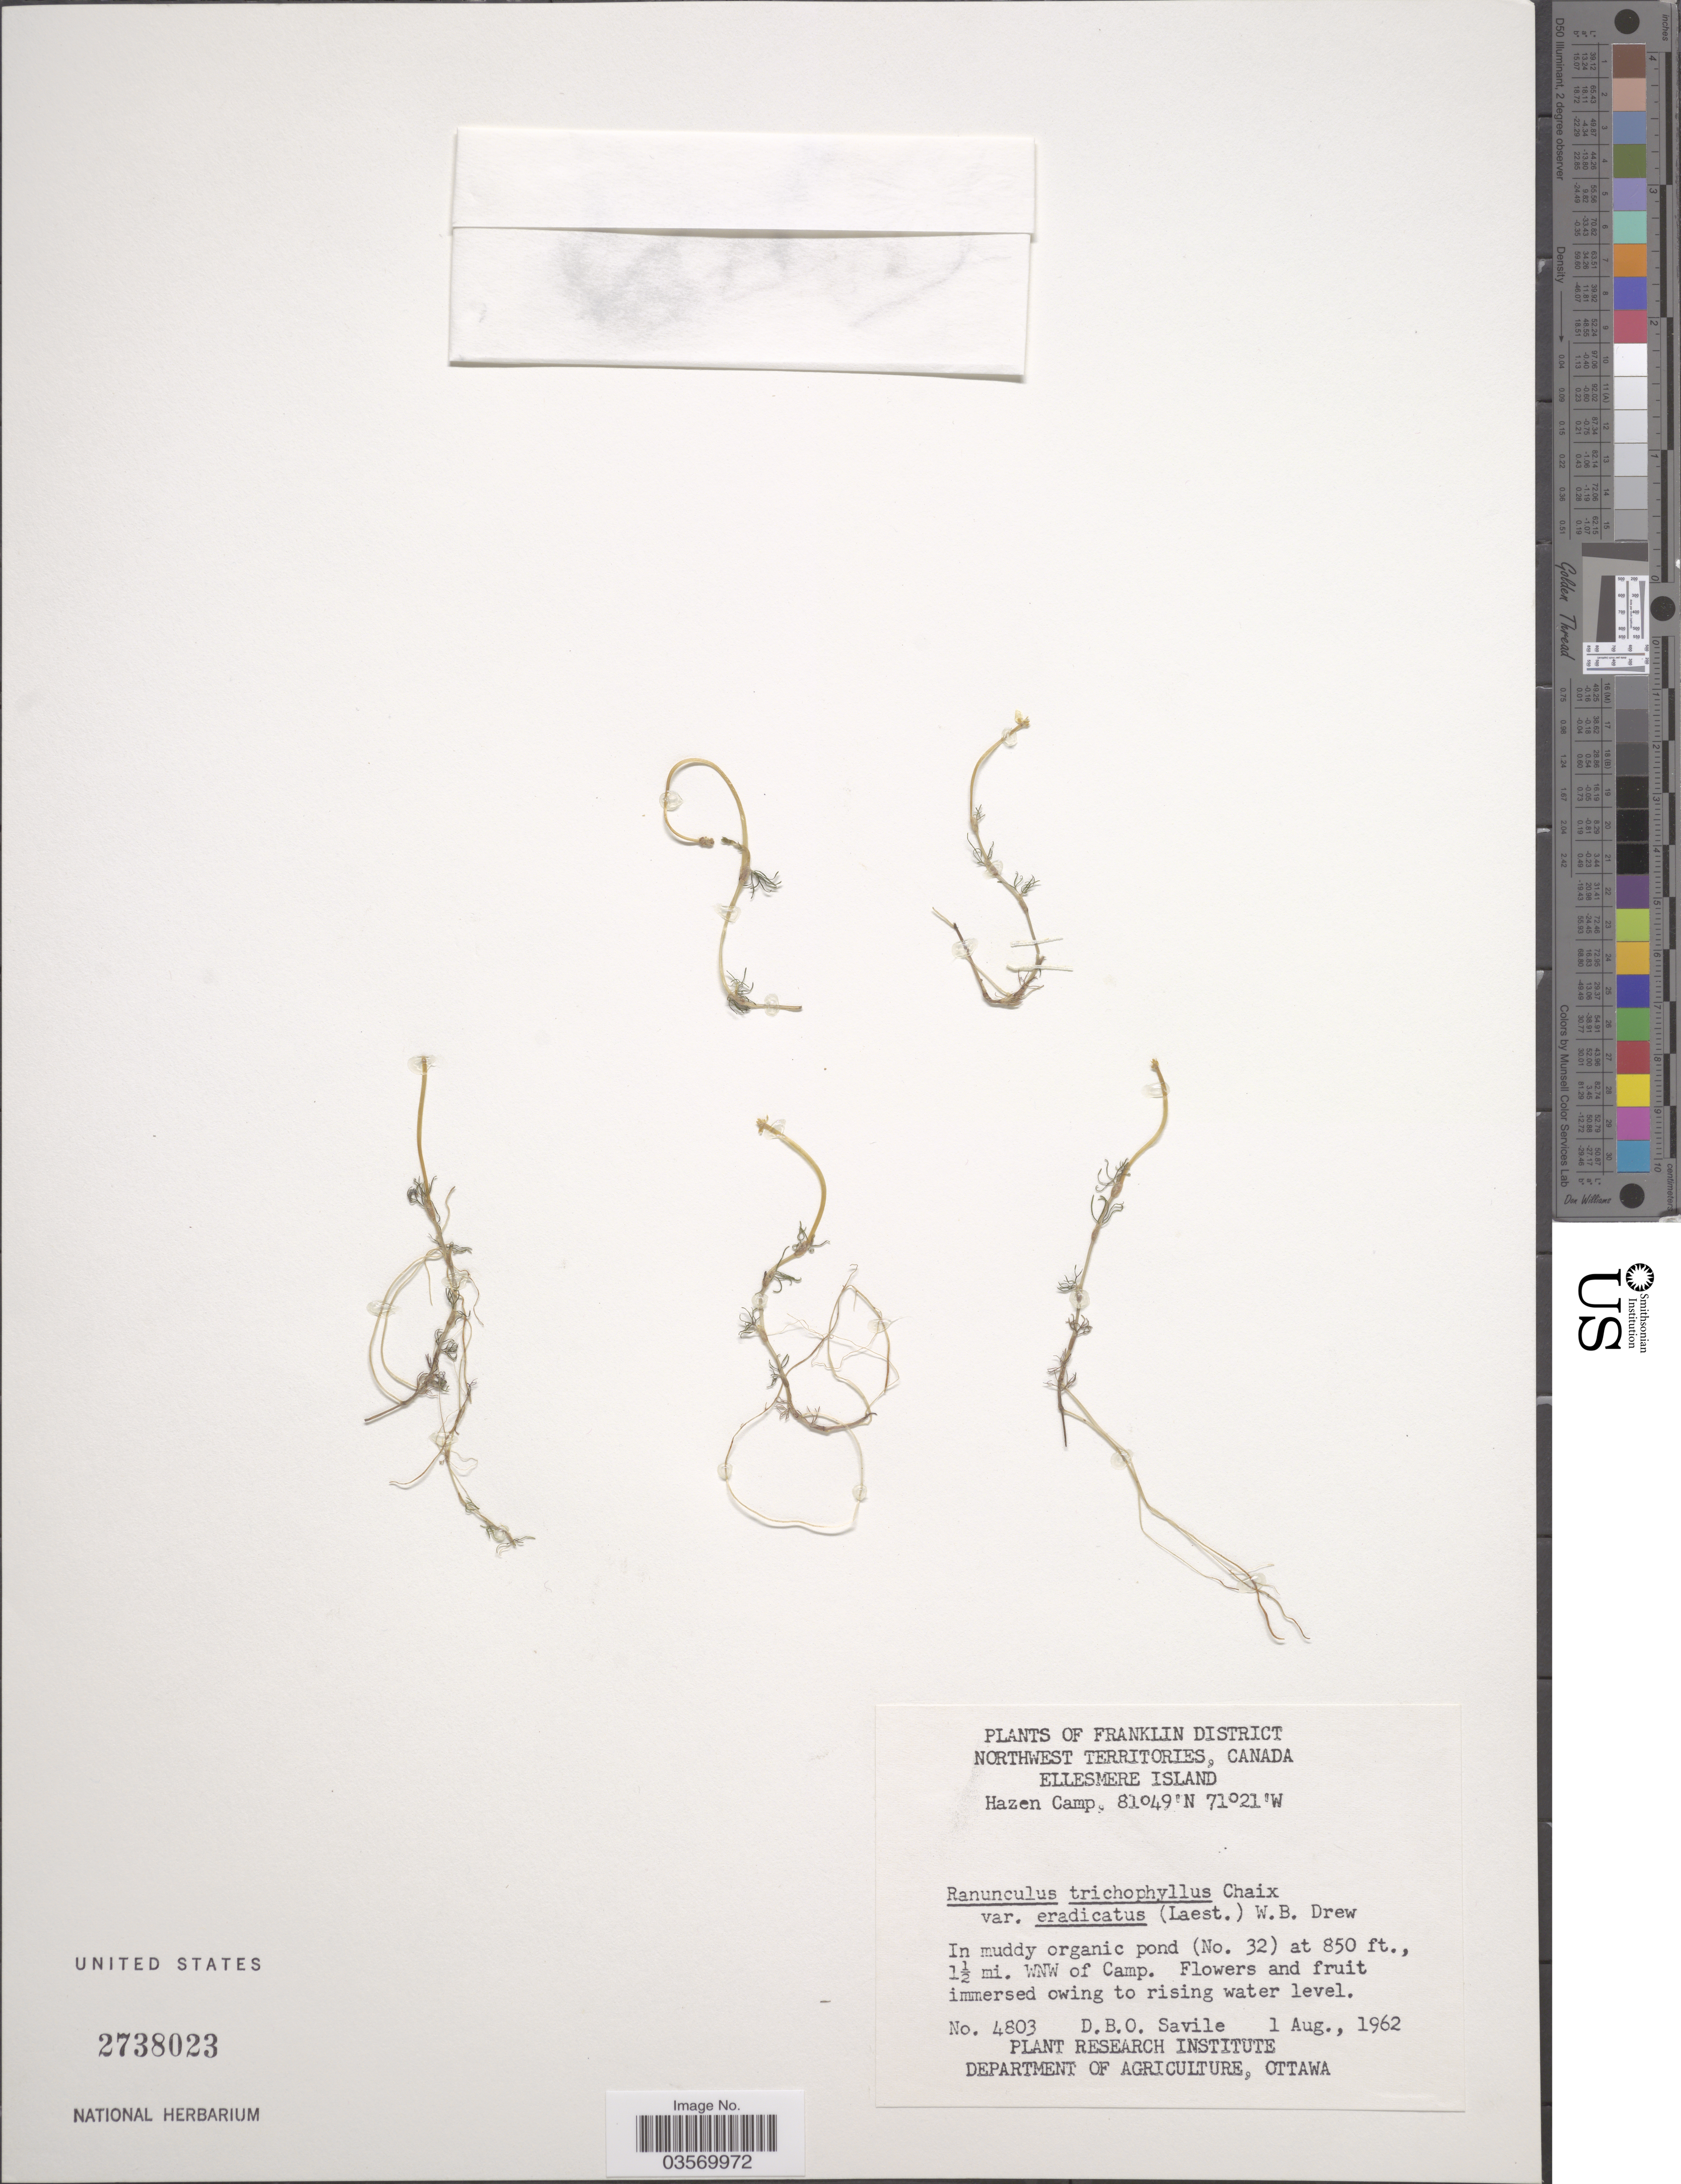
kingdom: Plantae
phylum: Tracheophyta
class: Magnoliopsida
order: Ranunculales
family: Ranunculaceae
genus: Ranunculus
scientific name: Ranunculus codyanus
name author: B. Boivin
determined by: Strong, Mark T., (BOT), Smithsonian Institution - National Museum of Natural History (UNITED STATES)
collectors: D. Savile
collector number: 4803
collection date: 1962-08-01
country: Canada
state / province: Northwest Territories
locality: Franklin District. Ellesmere Island. Hazen Camp. In muddy organic pond (No. 32), 1½ mi. WNW of Camp.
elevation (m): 259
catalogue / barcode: US 2738023